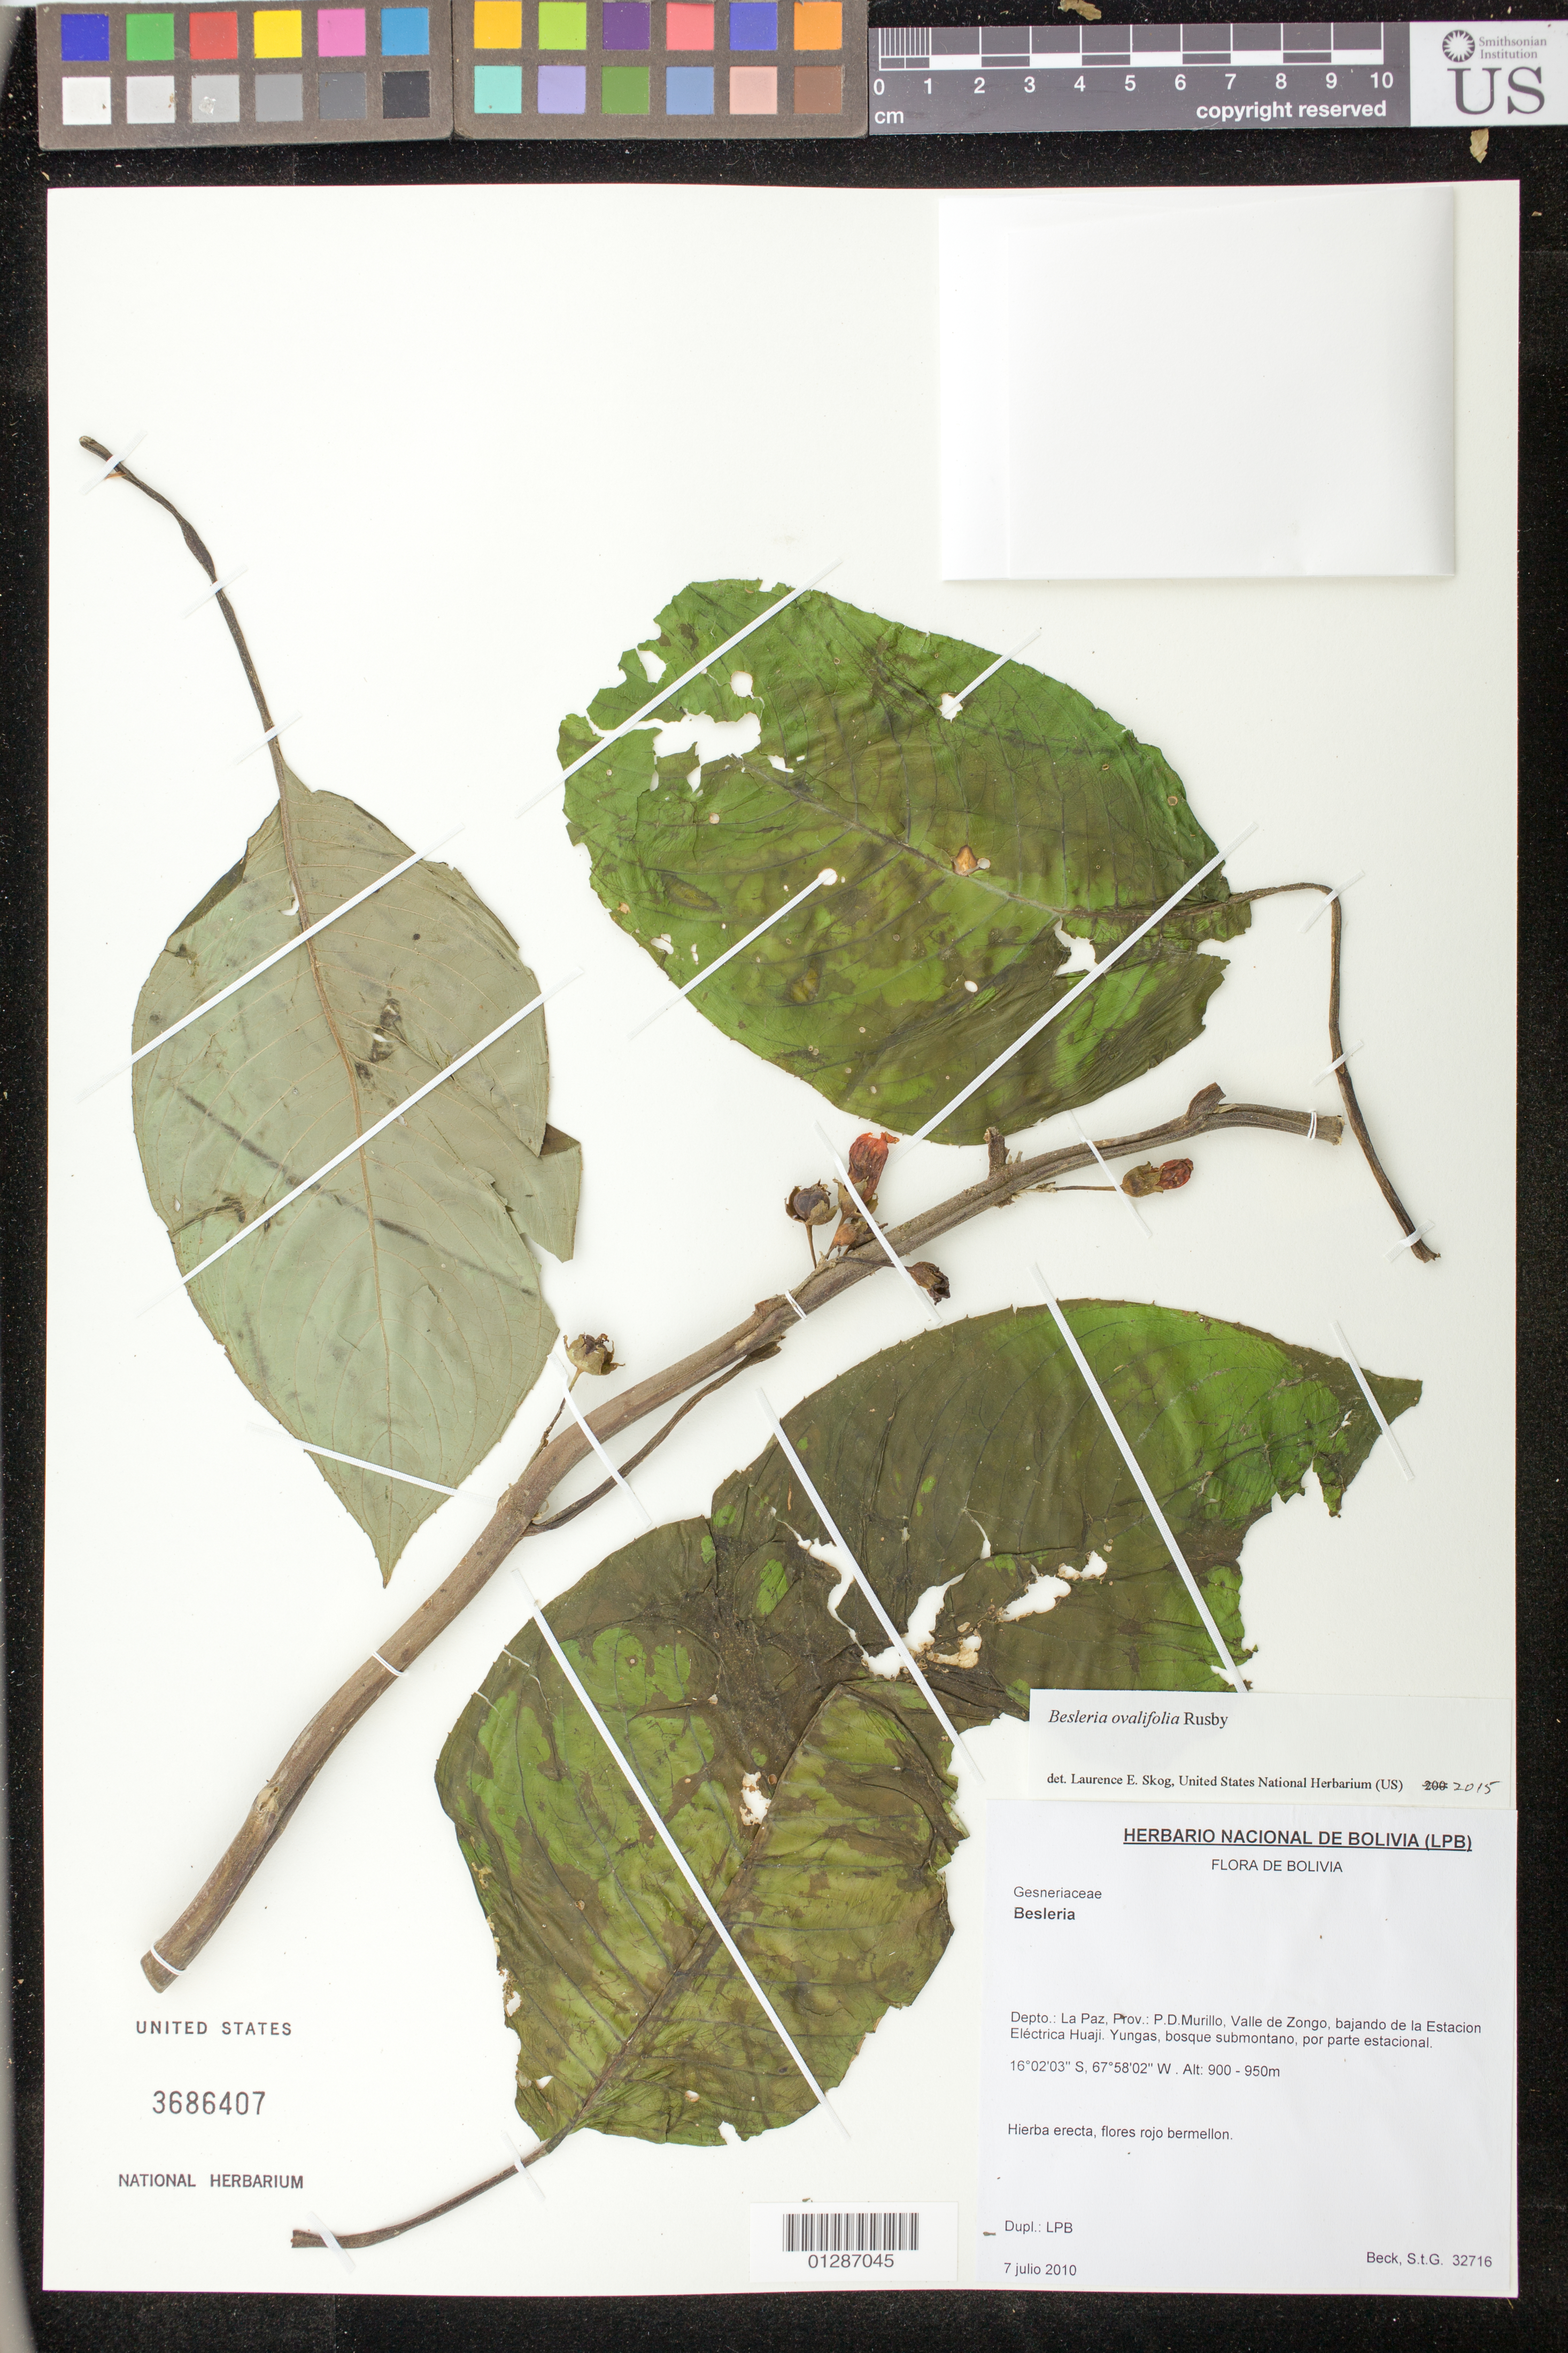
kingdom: Plantae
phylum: Tracheophyta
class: Magnoliopsida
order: Lamiales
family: Gesneriaceae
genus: Besleria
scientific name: Besleria ovalifolia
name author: Rusby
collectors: S. G. Beck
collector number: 32716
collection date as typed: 7 Jul 2010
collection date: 2010-07-07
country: Bolivia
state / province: La Páz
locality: Prov. P.D. Murillo, Valle de Zongo, bajando de la Estacion Electrica Huaji. Yungas.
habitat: Herb.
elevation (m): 900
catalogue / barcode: US 3686407